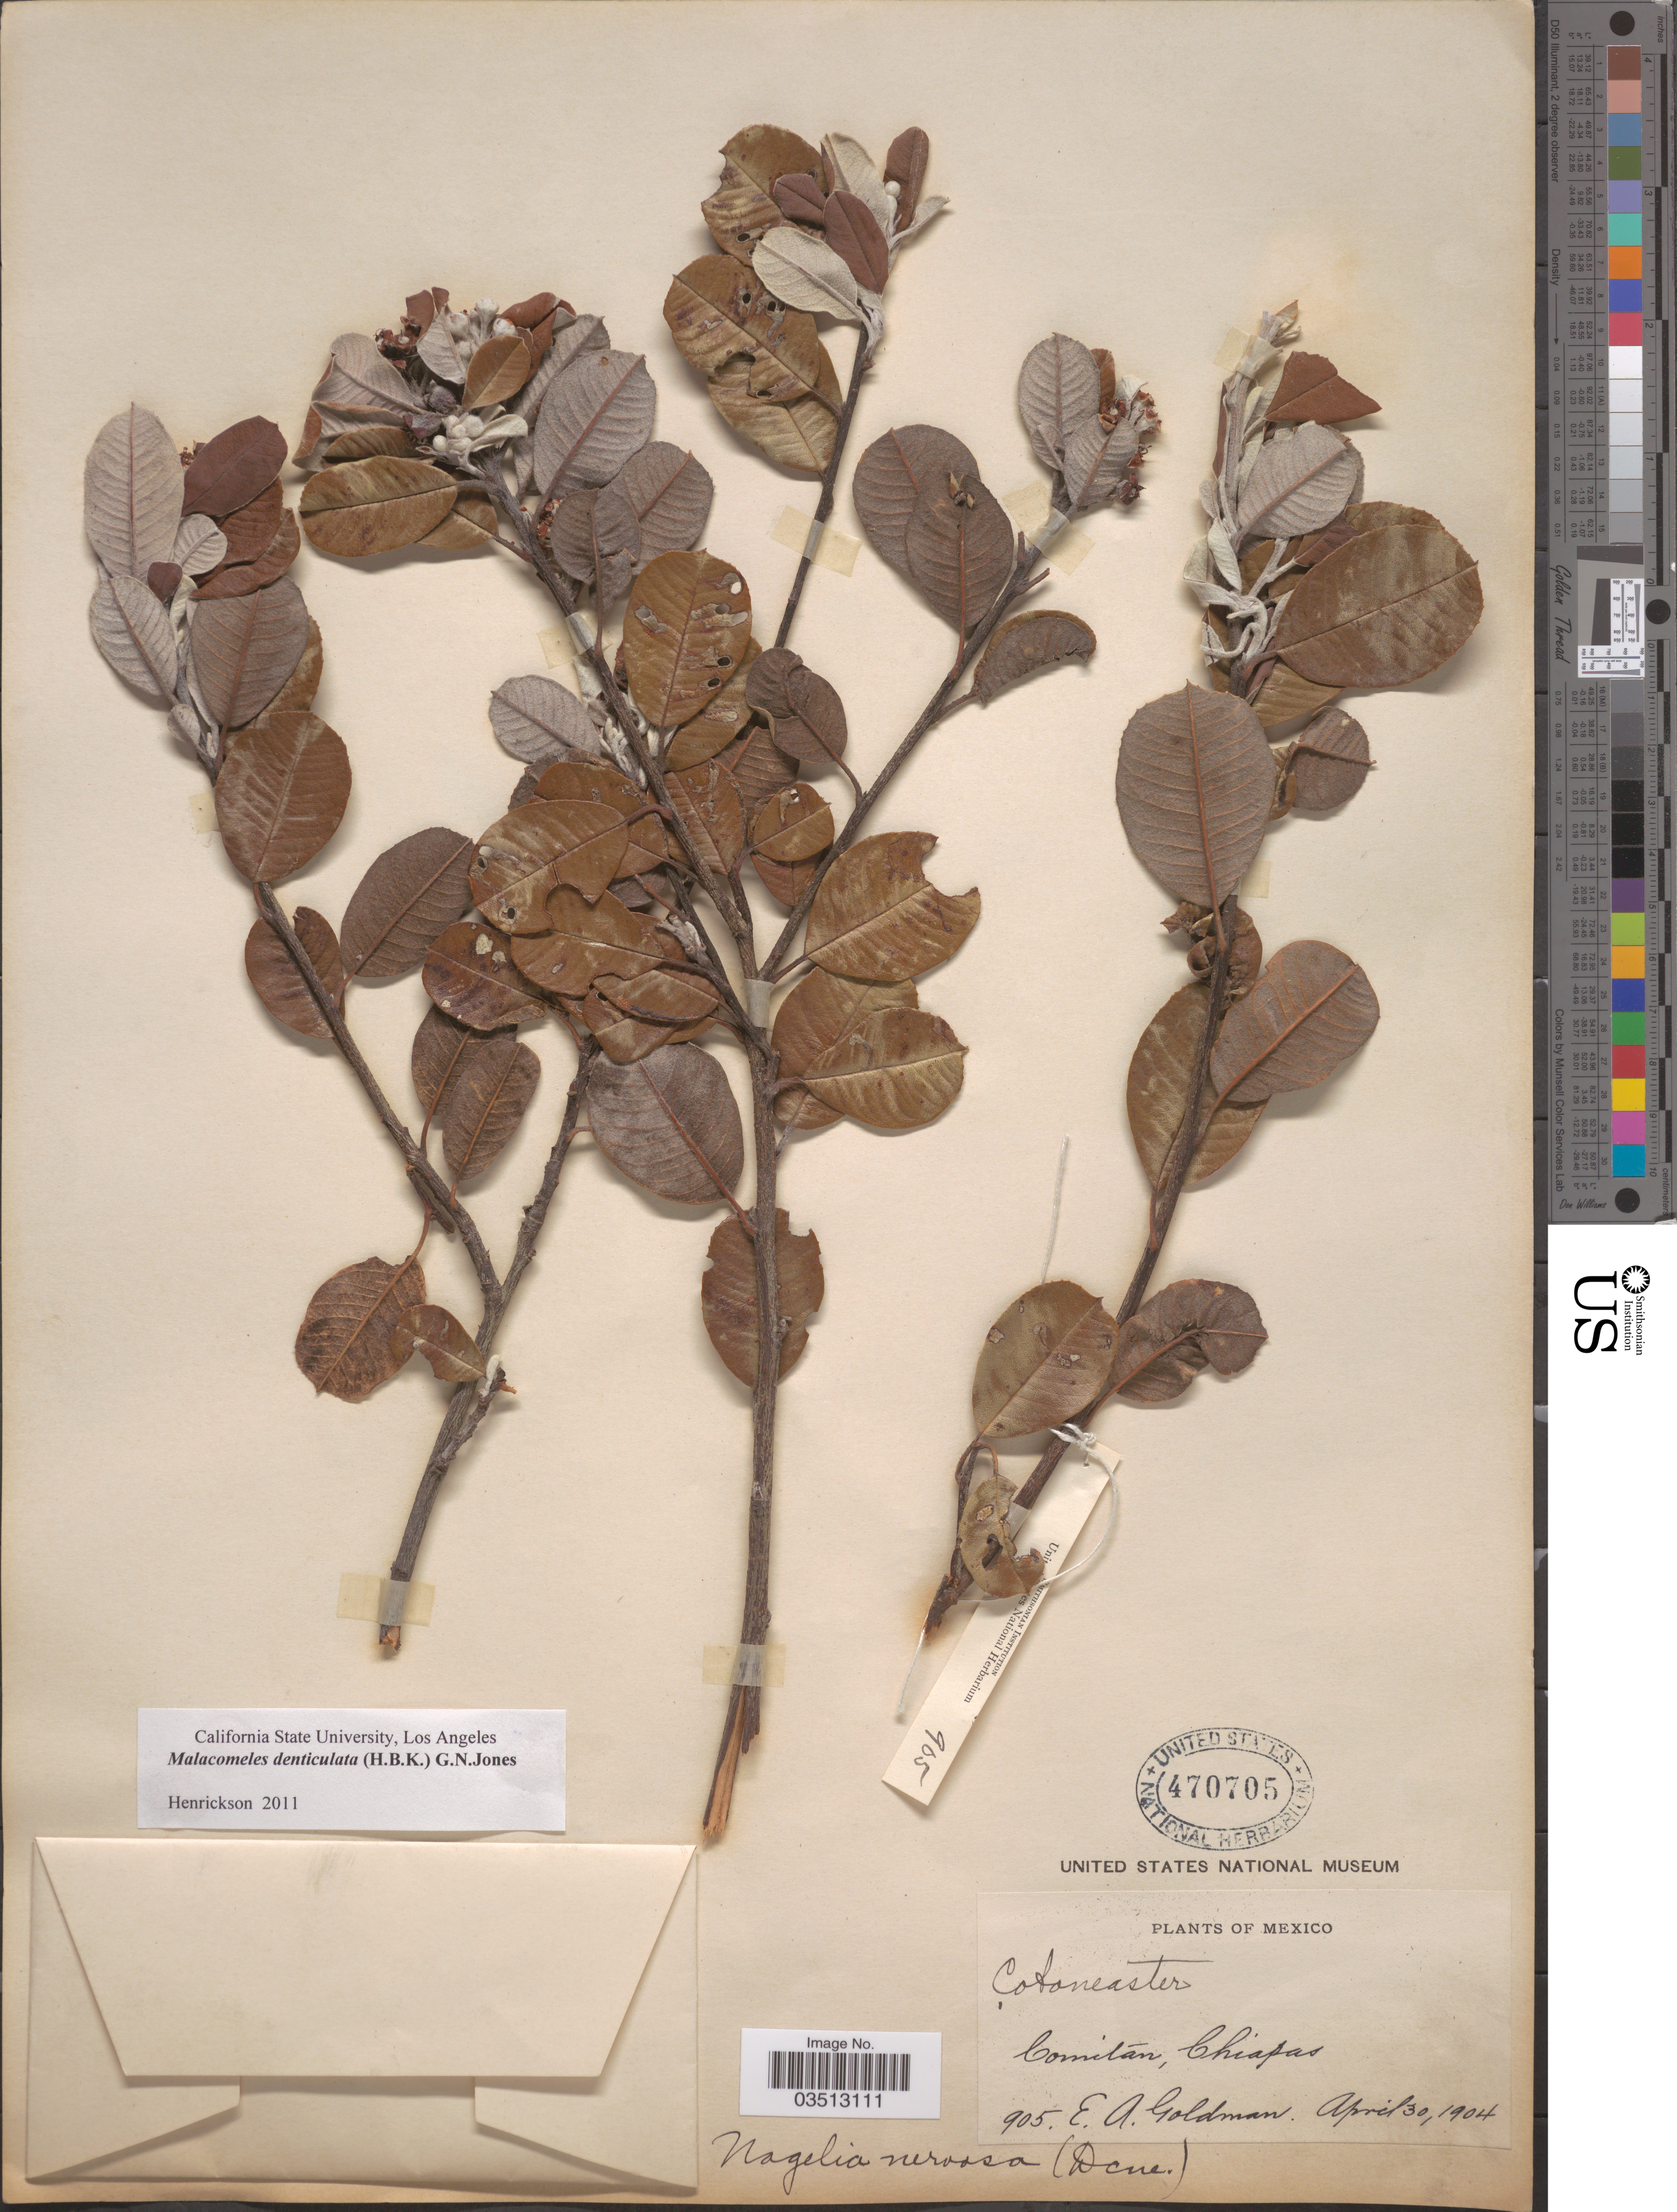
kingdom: Plantae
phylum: Tracheophyta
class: Magnoliopsida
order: Rosales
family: Rosaceae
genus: Malacomeles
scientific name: Malacomeles nervosa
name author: (Decne.) G.N. Jones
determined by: Strong, Mark T., (BOT), Smithsonian Institution - National Museum of Natural History (UNITED STATES)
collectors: E. A. Goldman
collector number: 905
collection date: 1904-04-30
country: Mexico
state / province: Chiapas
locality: Comitán.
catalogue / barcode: US 470705